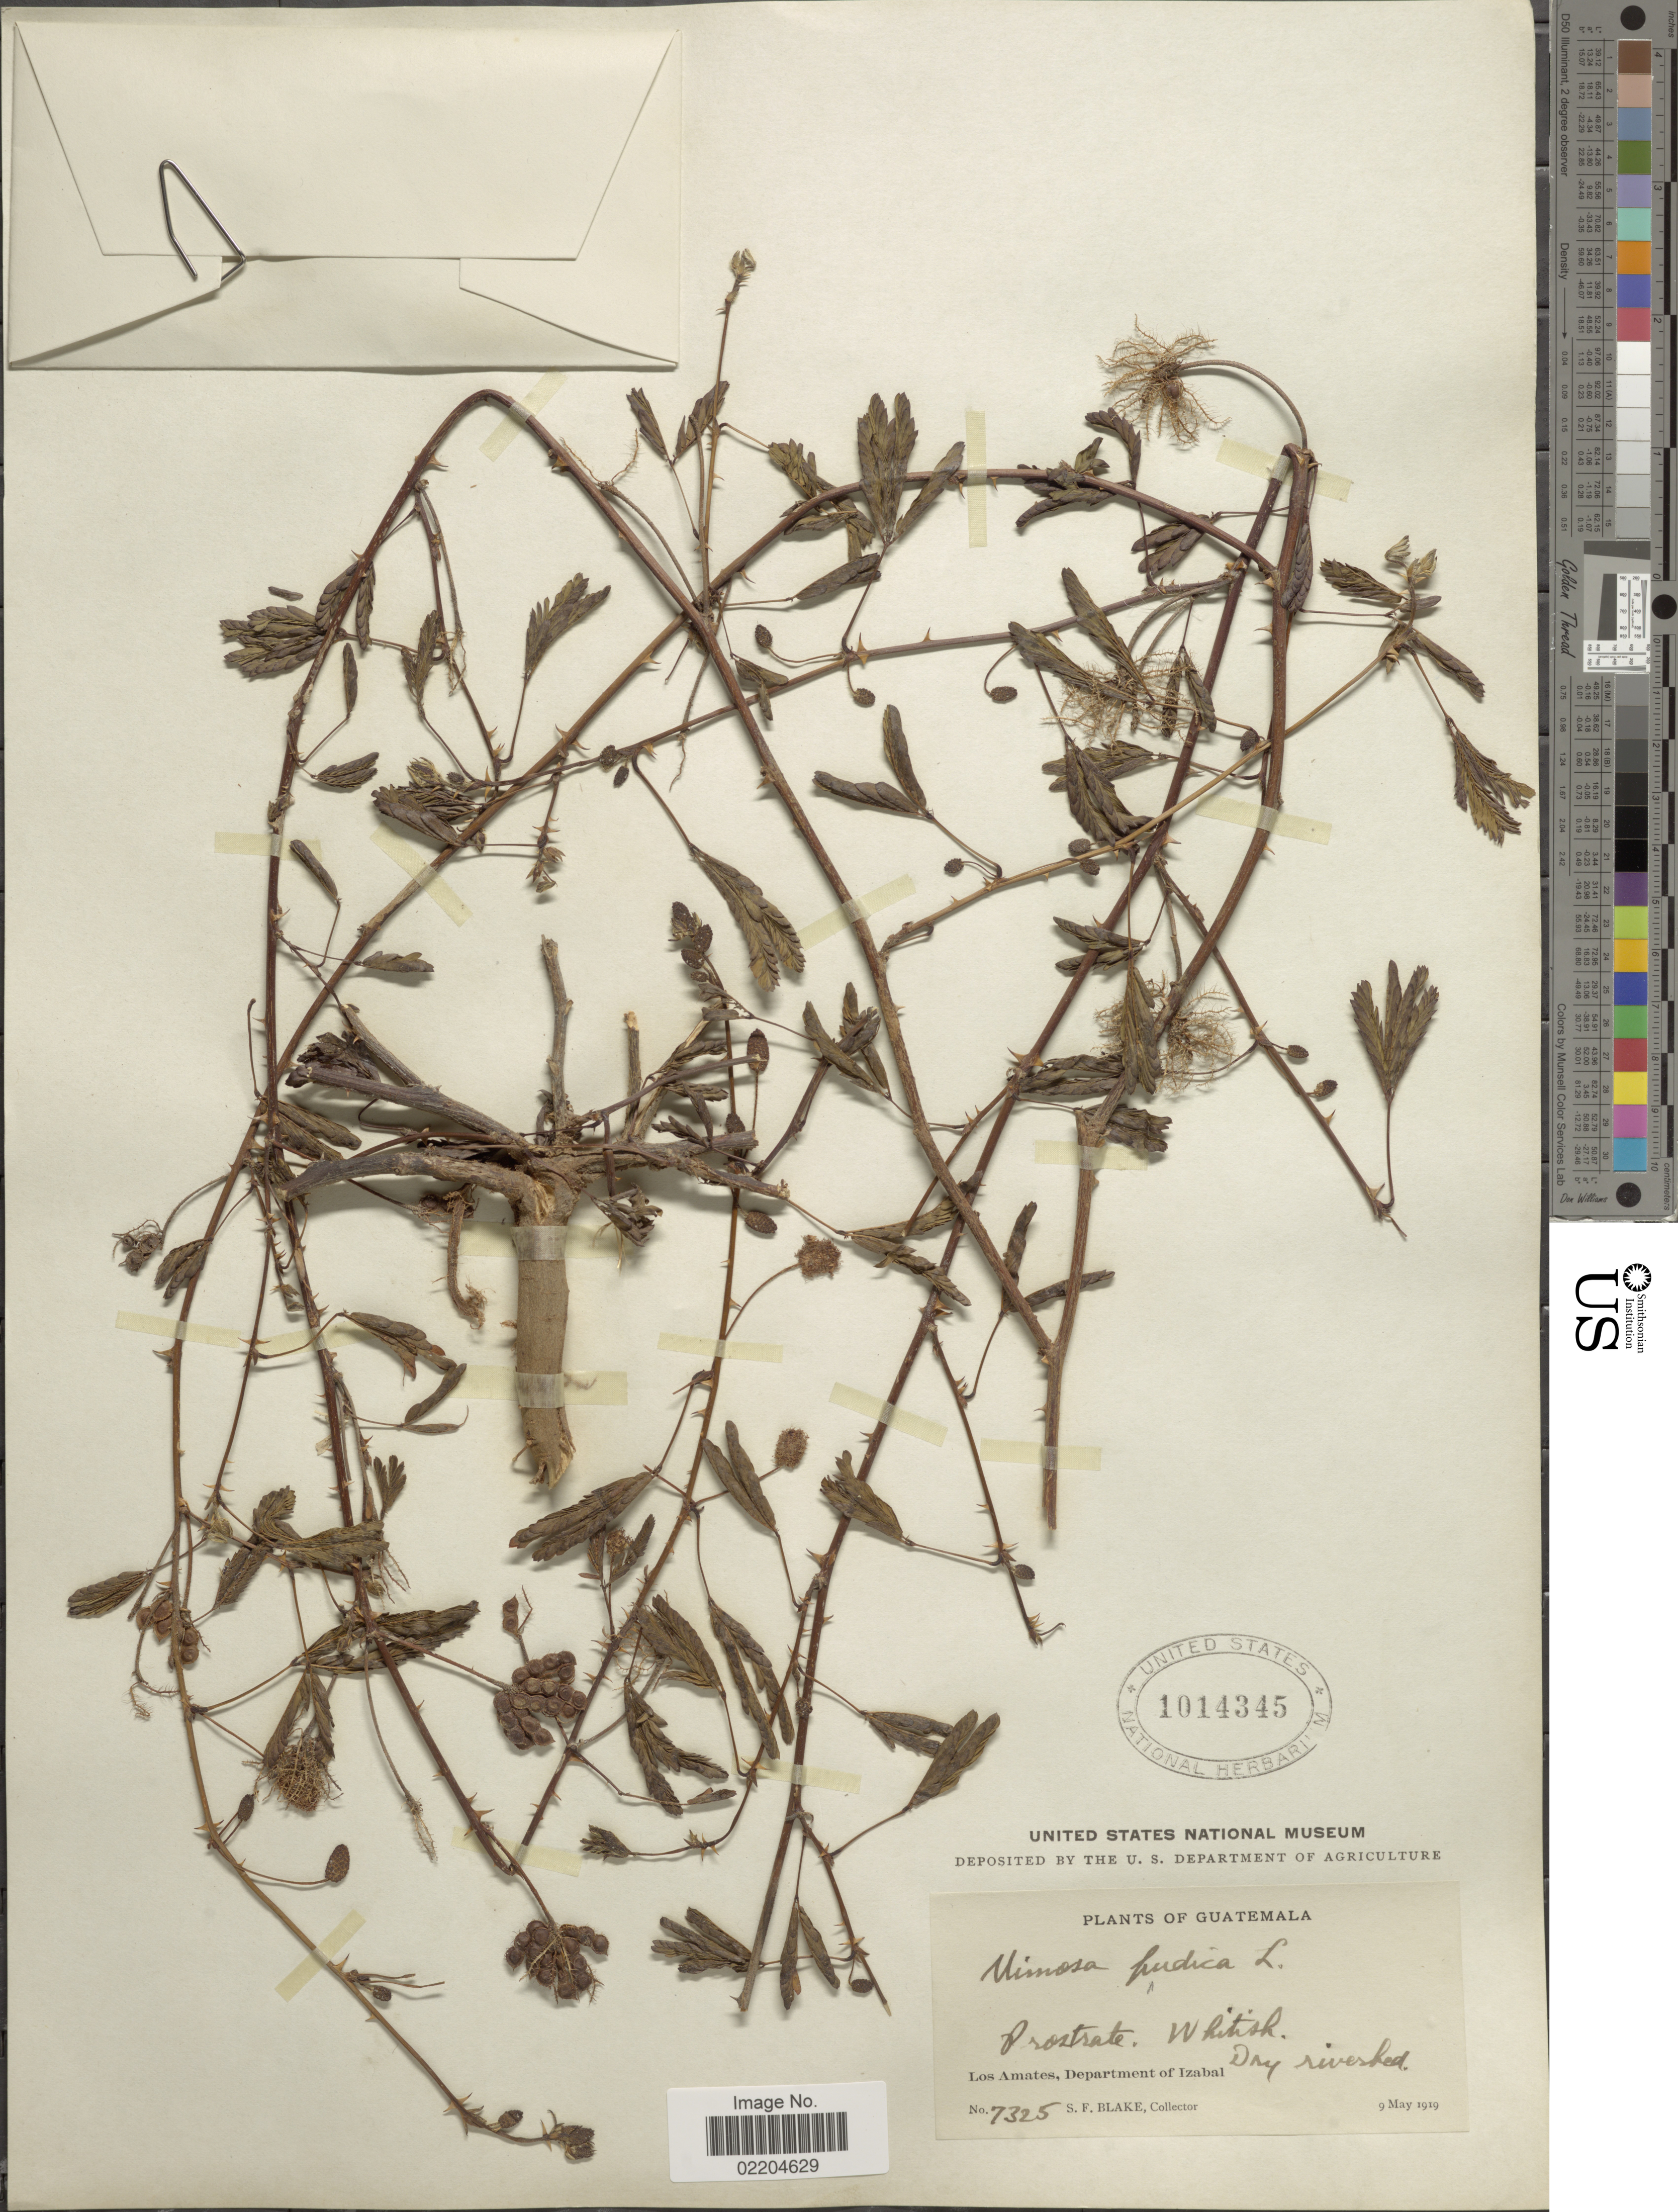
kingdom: Plantae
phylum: Tracheophyta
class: Magnoliopsida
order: Fabales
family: Fabaceae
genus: Mimosa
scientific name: Mimosa pudica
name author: L.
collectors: S. Blake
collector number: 7325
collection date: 1919-05-09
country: Guatemala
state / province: Izabal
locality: Los Amates, Department of Izabal.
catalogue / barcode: US 1014345